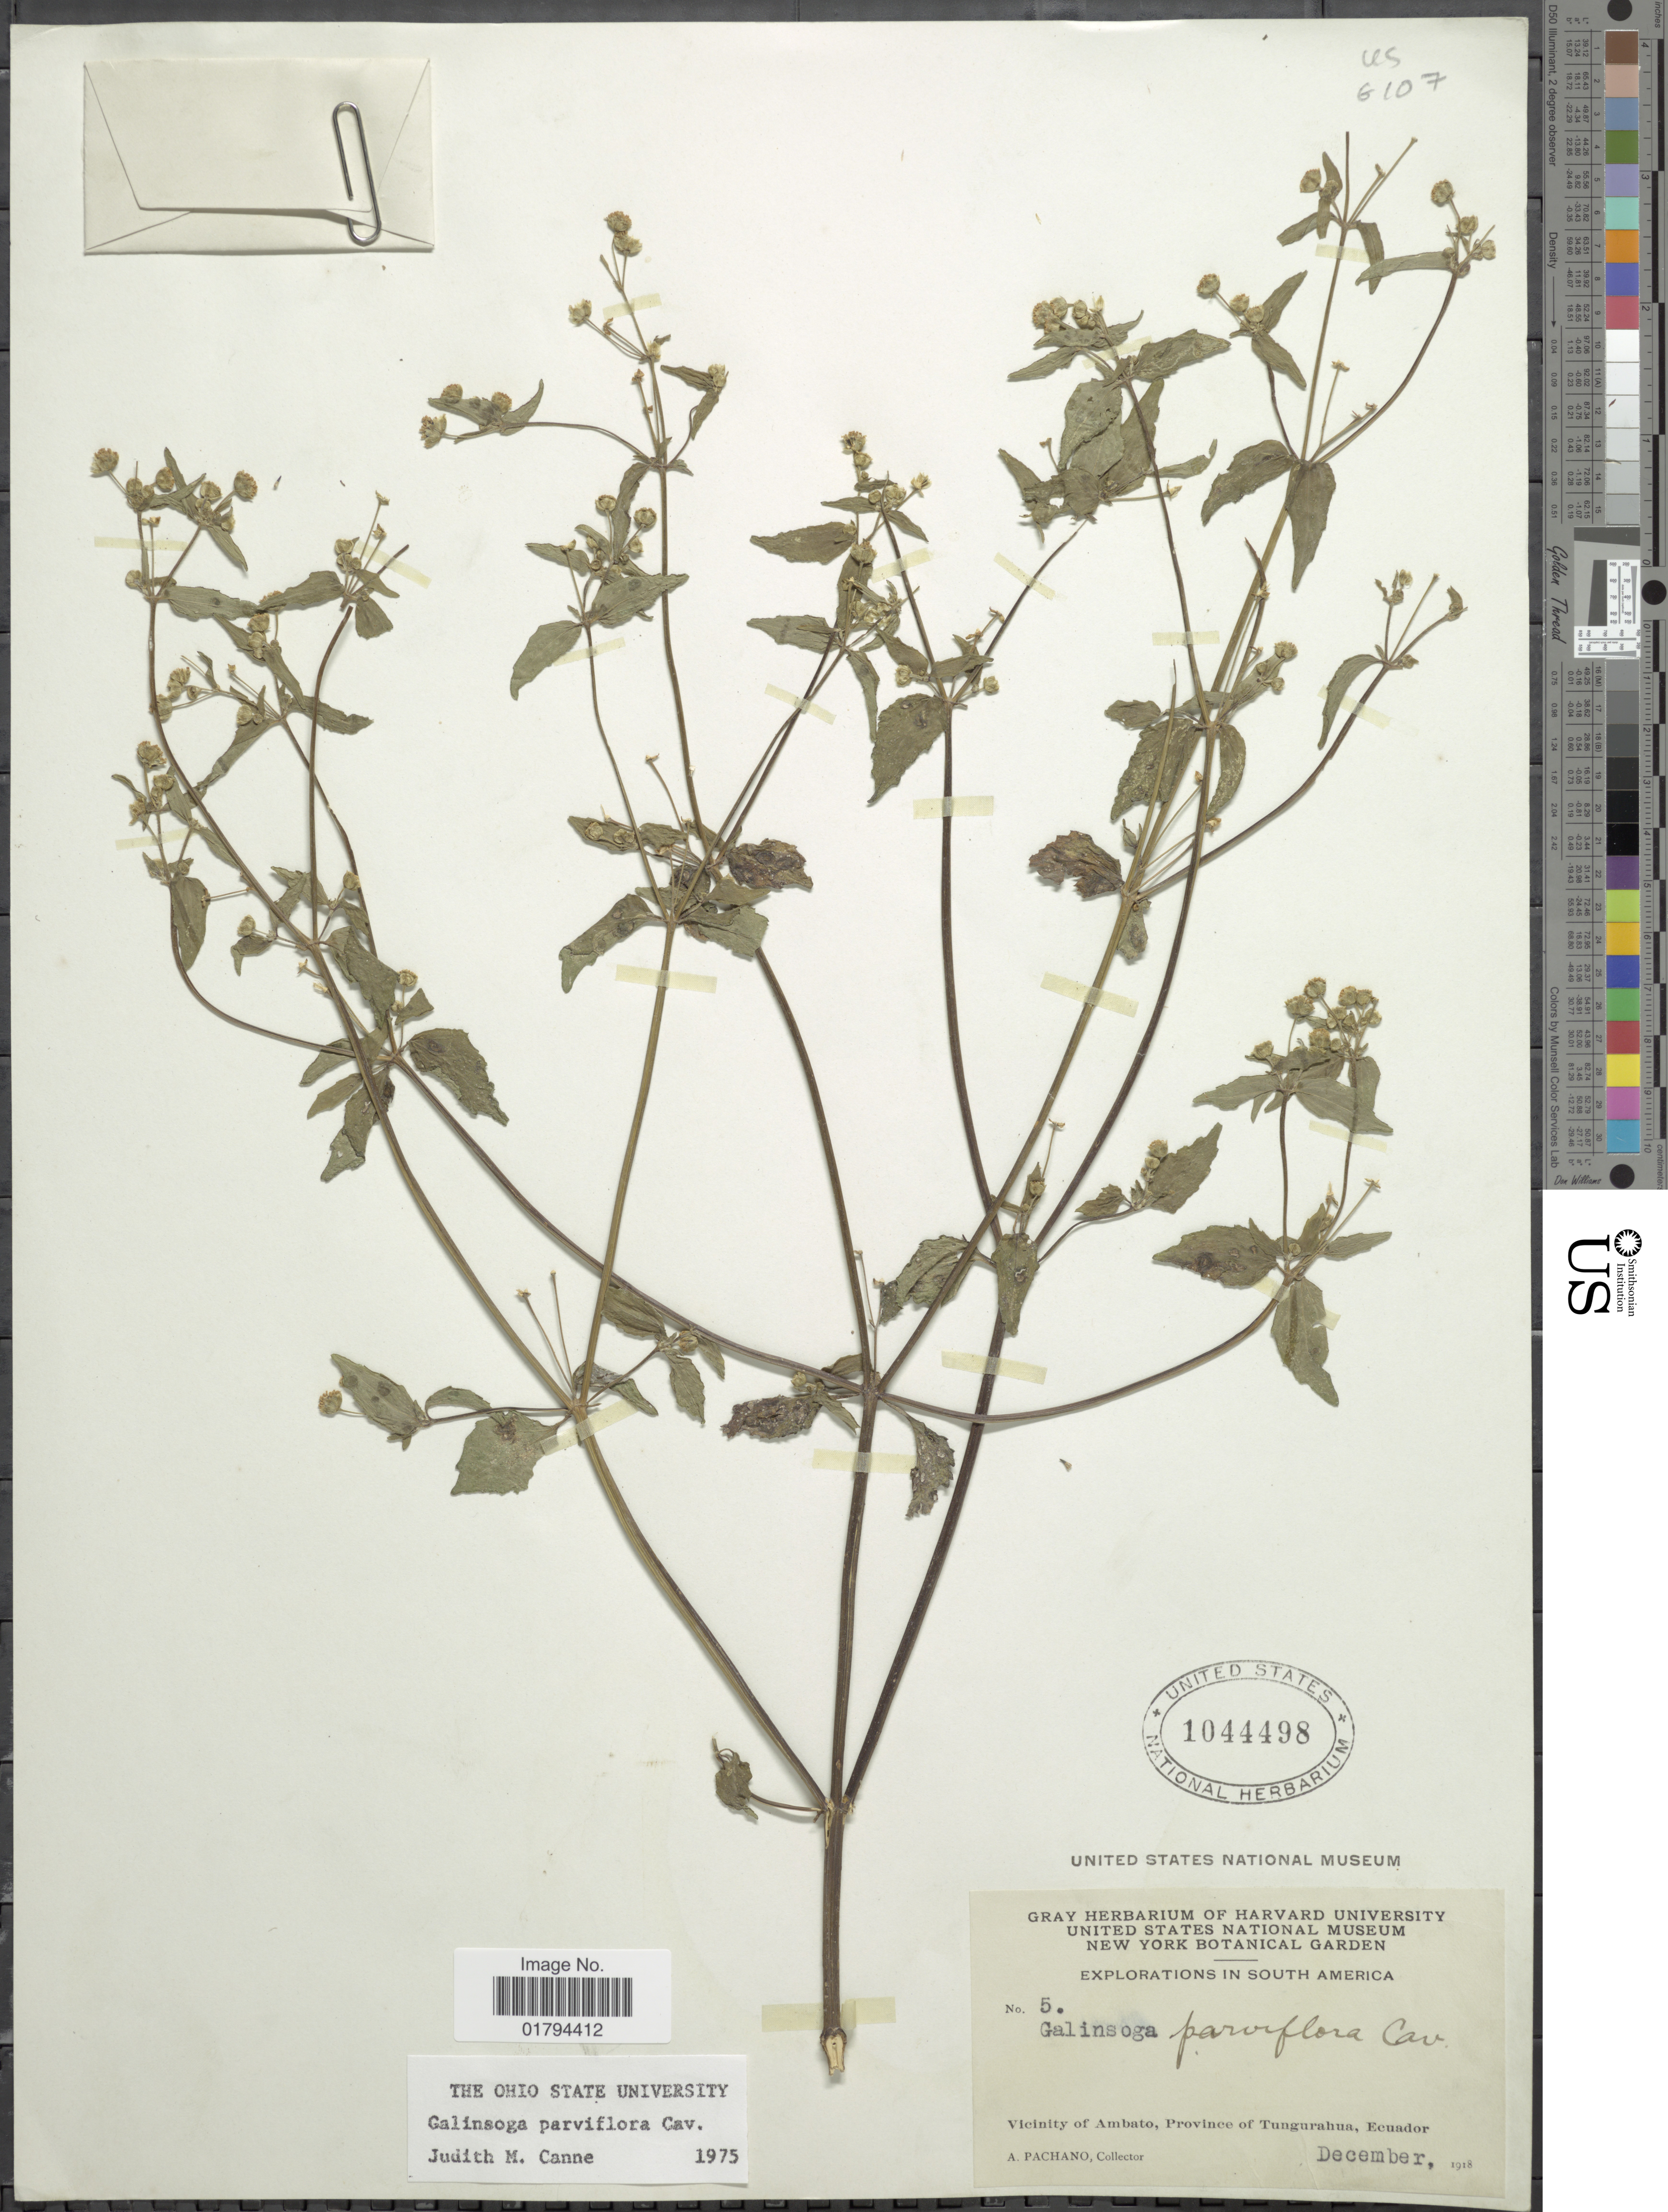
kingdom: Plantae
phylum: Tracheophyta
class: Magnoliopsida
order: Asterales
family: Asteraceae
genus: Galinsoga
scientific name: Galinsoga parviflora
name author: Cav.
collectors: A. Pachano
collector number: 5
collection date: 1918-12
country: Ecuador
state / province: Tungurahua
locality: Vicinity of Ambato.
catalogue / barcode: US 1044498